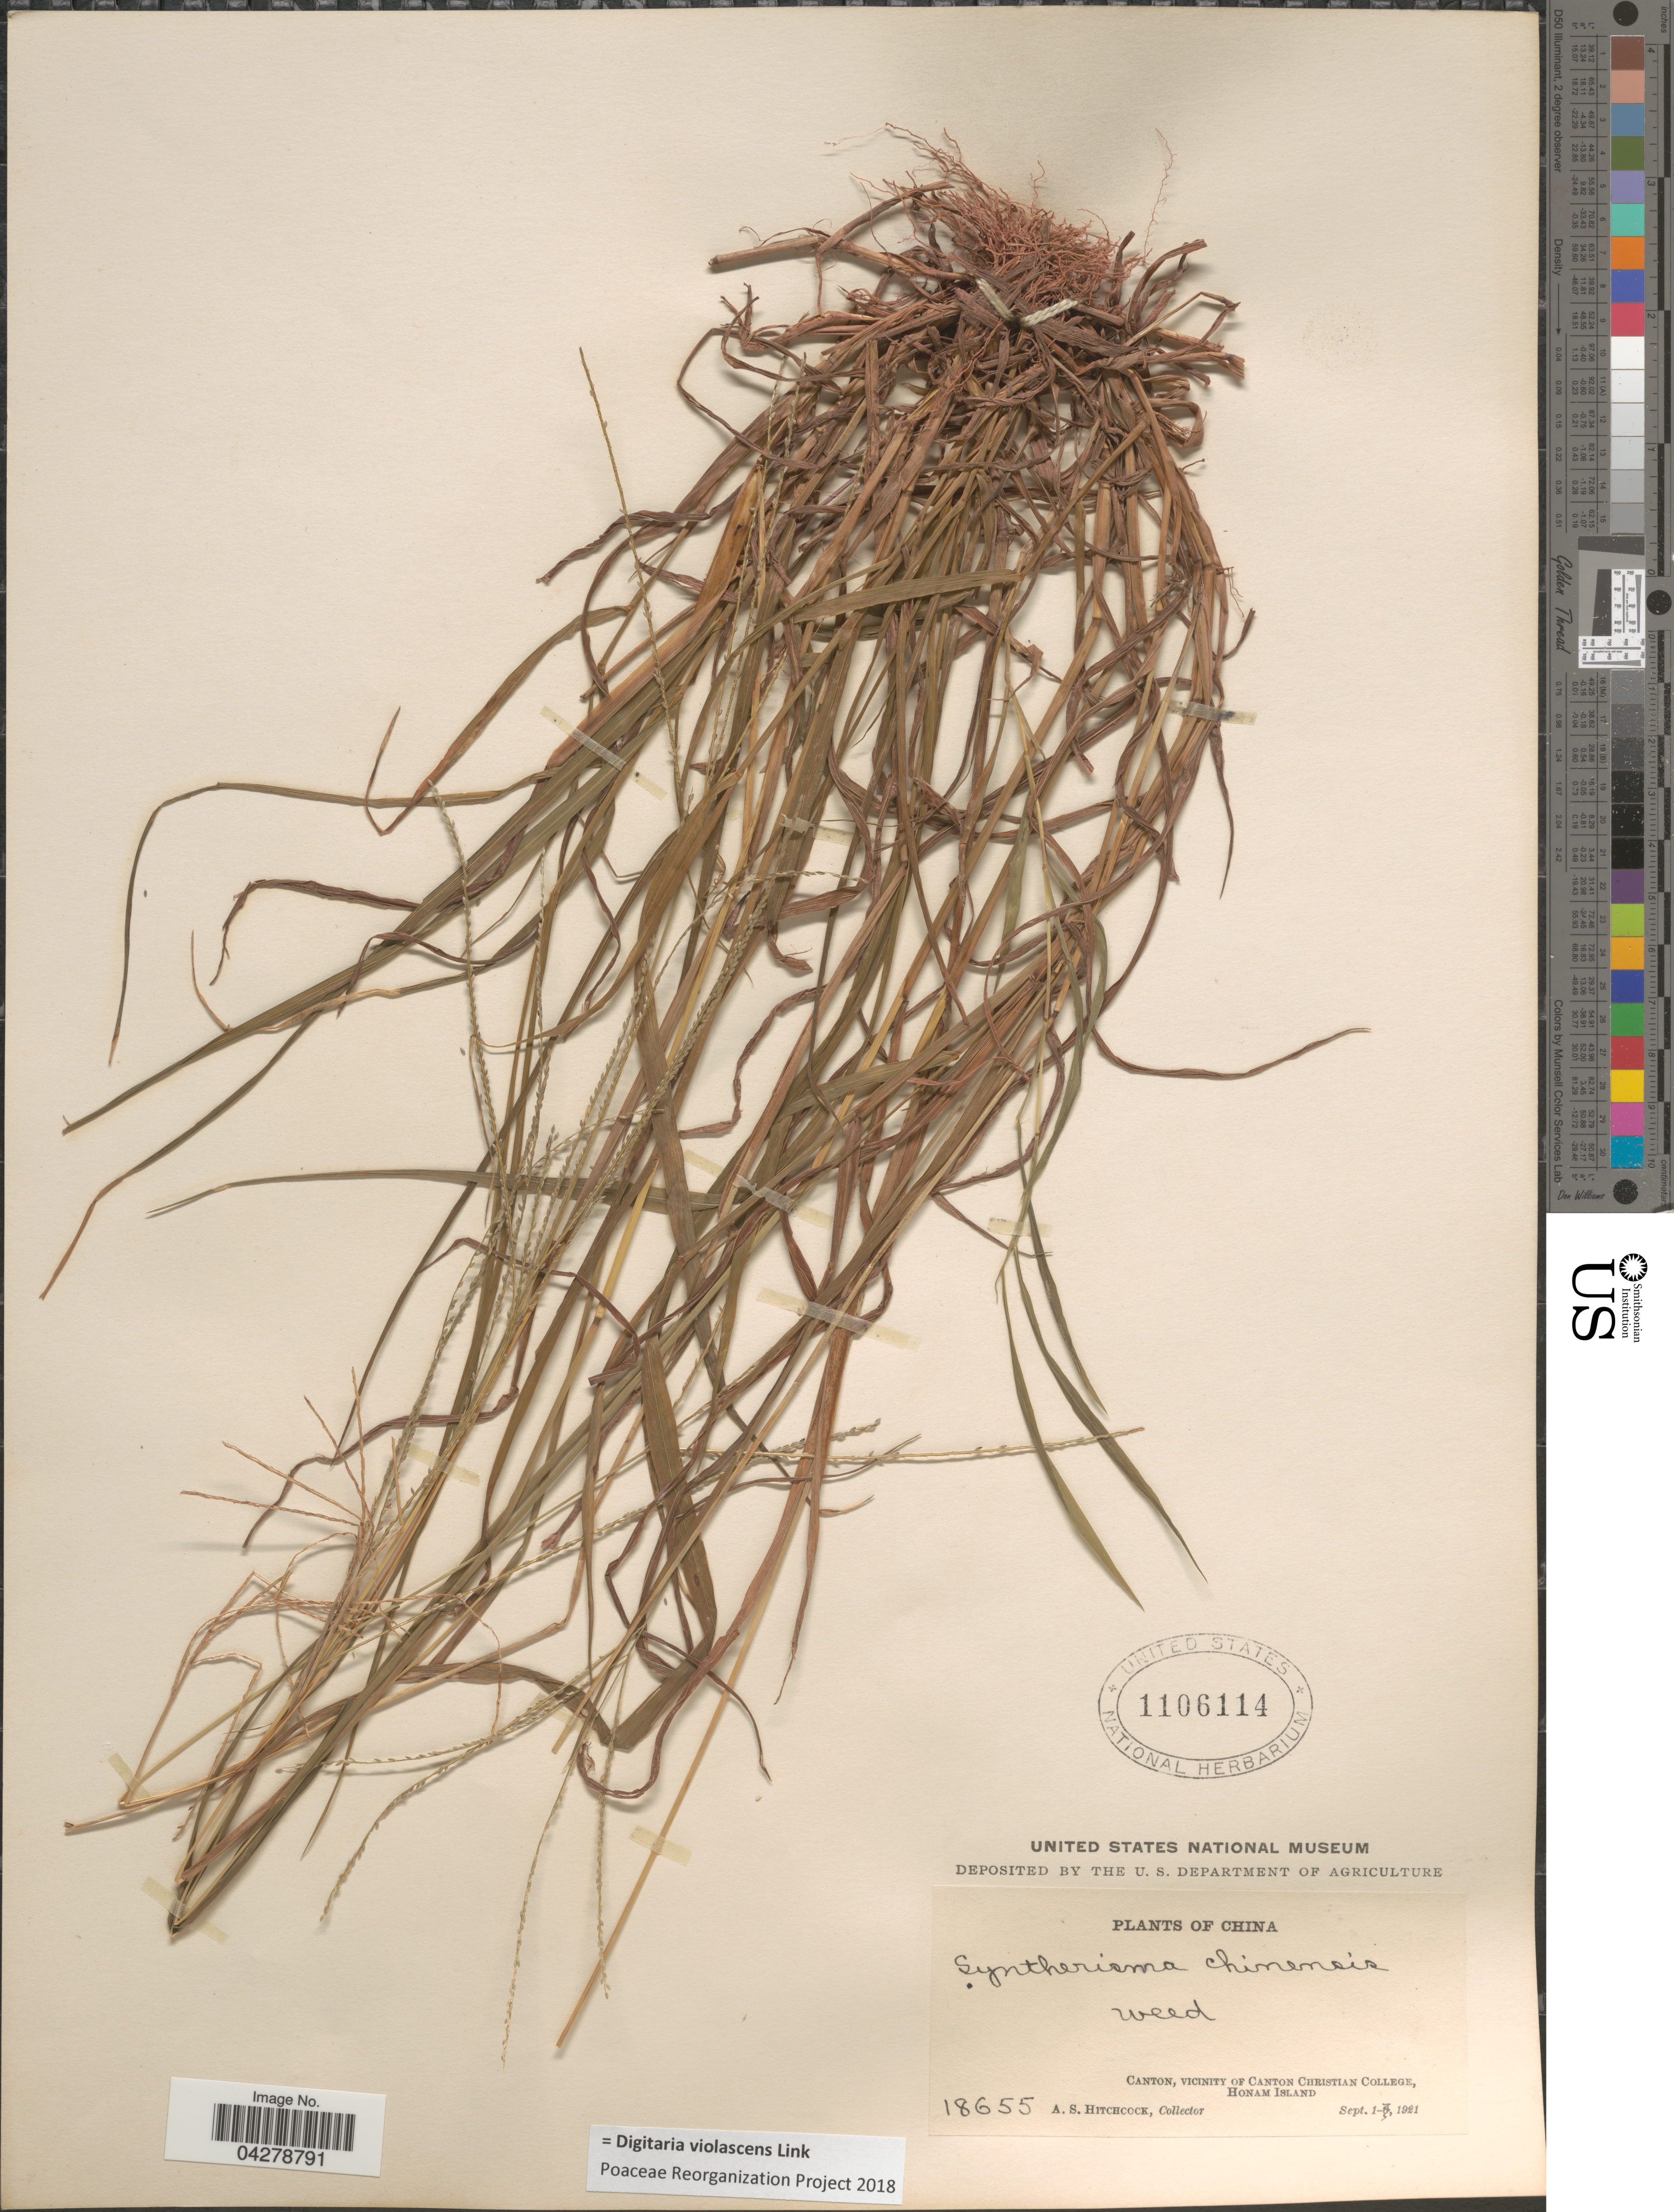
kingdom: Plantae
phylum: Tracheophyta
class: Liliopsida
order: Poales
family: Poaceae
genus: Digitaria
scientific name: Digitaria violascens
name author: Link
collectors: A. S. Hitchcock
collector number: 18655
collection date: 1921-09-01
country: China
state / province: Henan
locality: Canton, Vicinity Of Canton Christian College, Honam Island.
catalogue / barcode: US 1106114